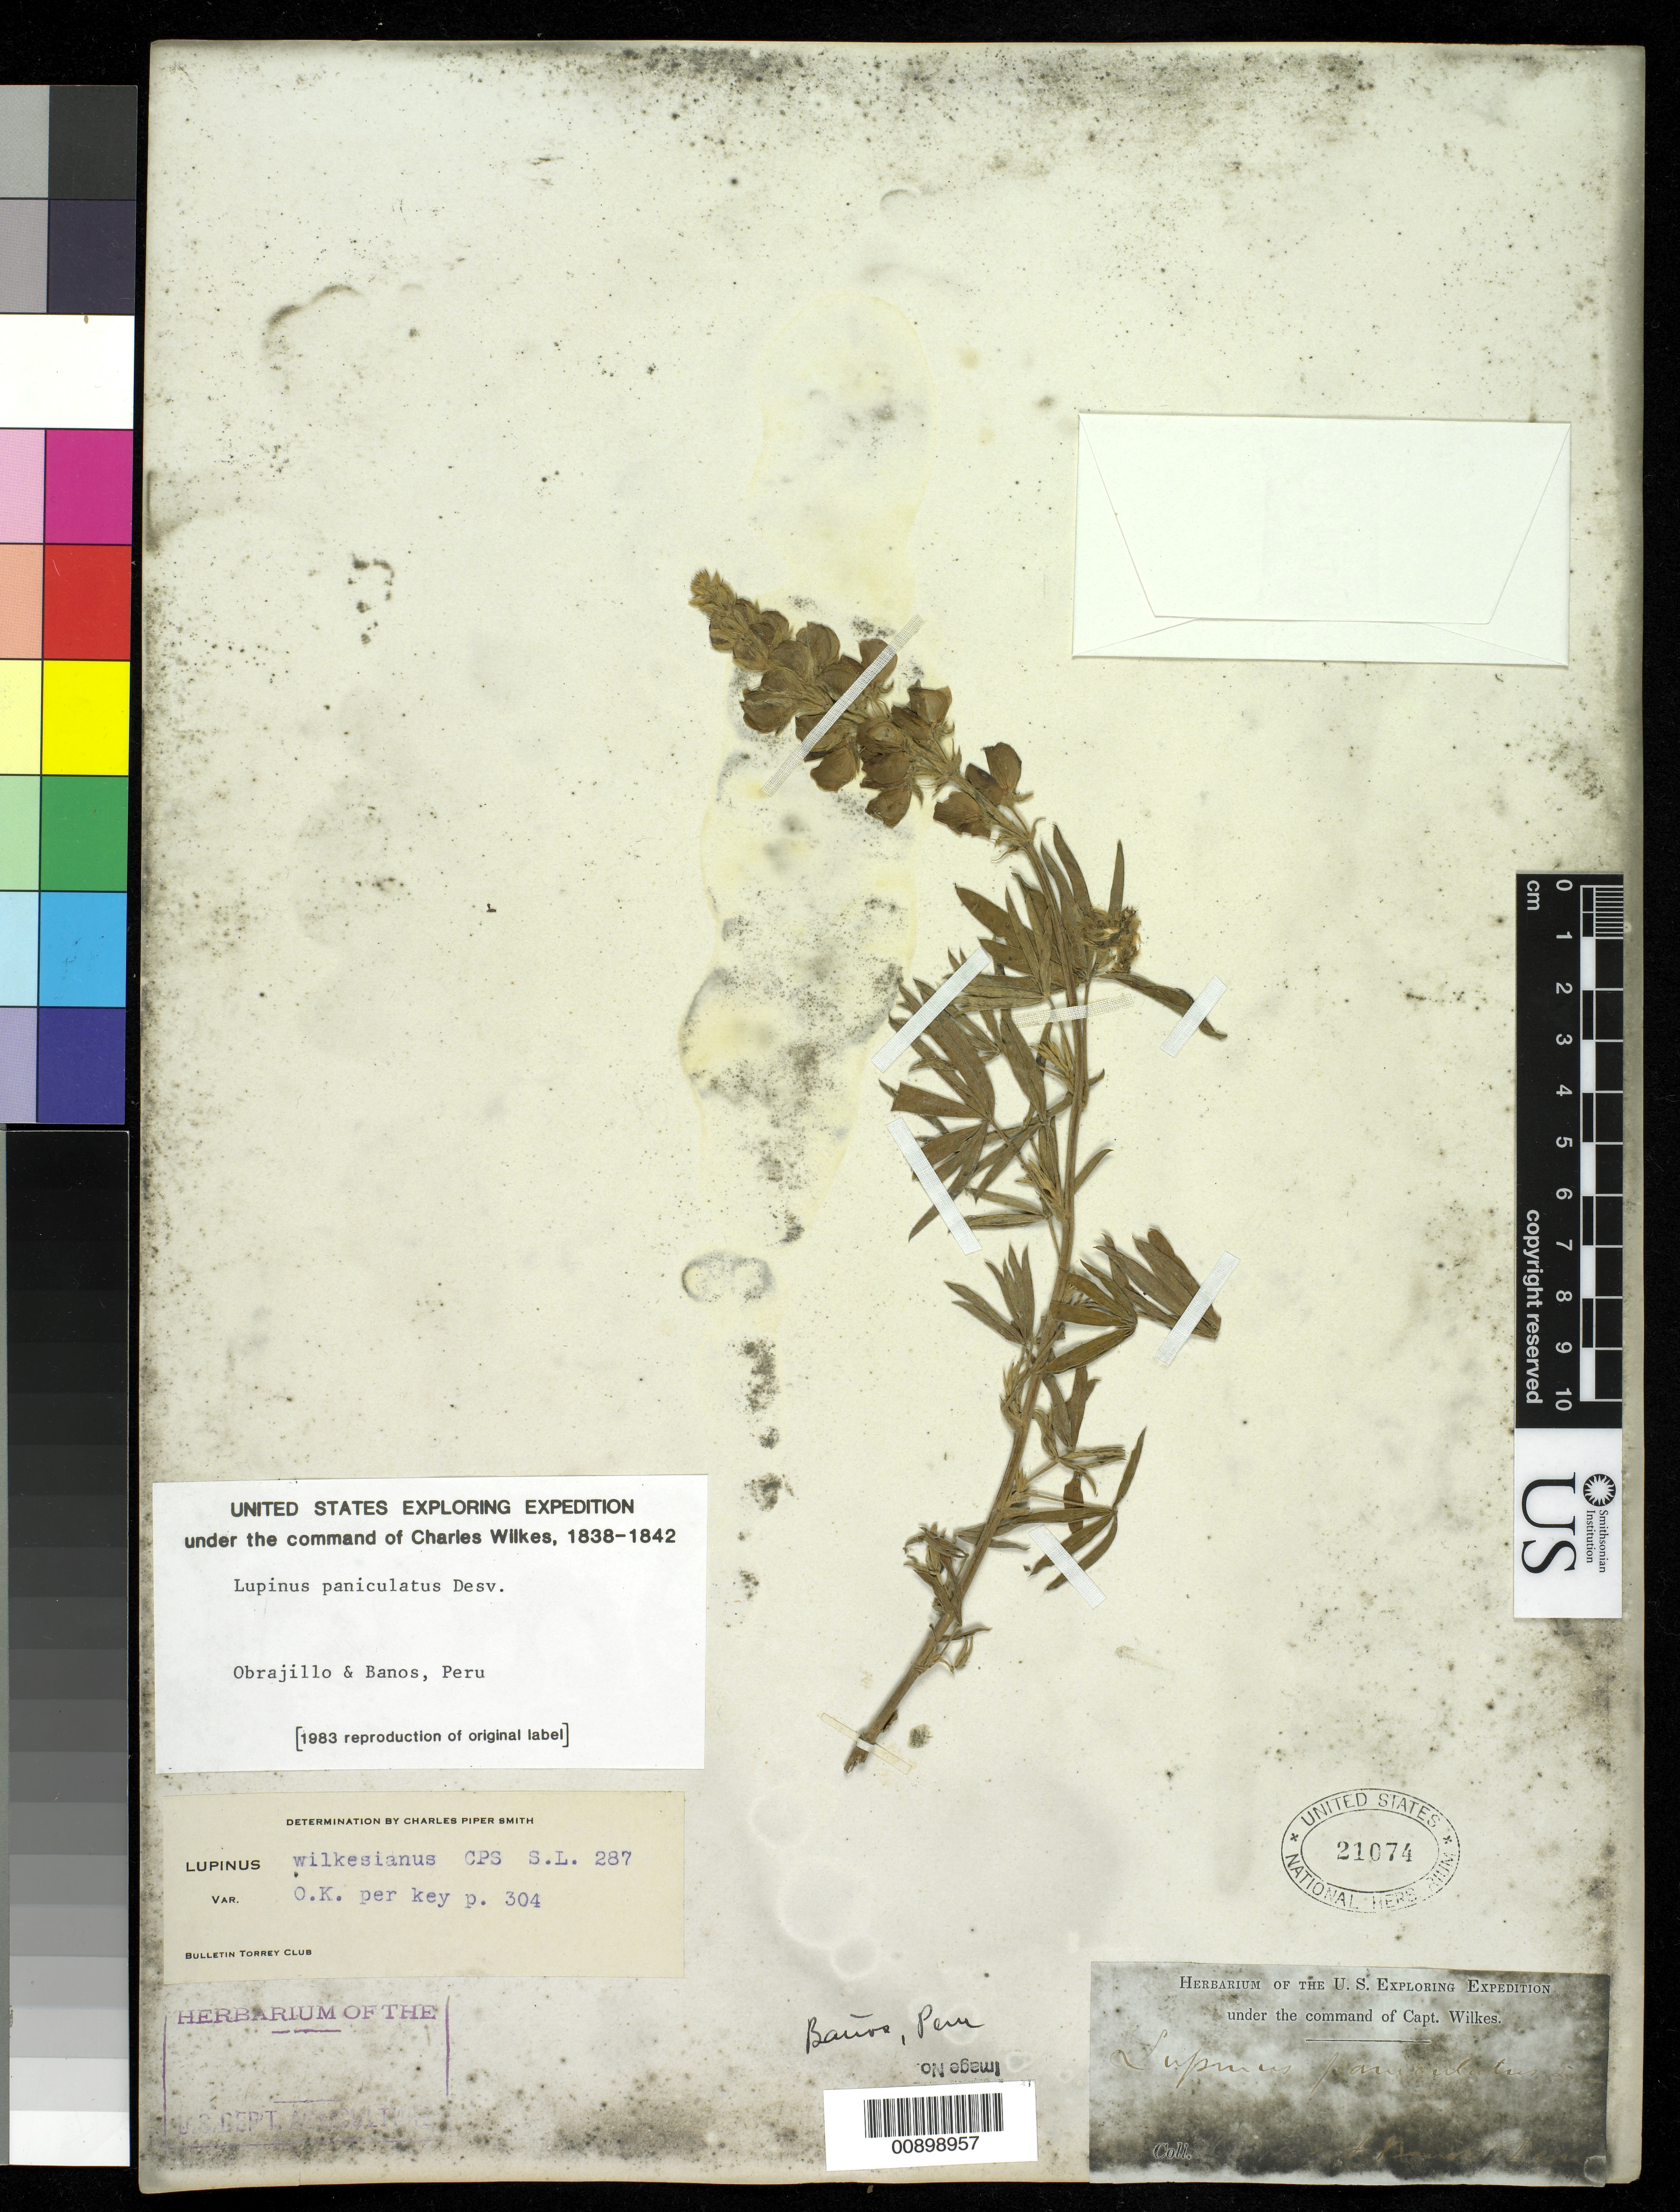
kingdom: Plantae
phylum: Tracheophyta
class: Magnoliopsida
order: Fabales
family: Fabaceae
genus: Lupinus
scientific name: Lupinus paniculatus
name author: Desr.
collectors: Wilkes Explor. Exped.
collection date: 1838/1842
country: Peru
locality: Obrajillo & Banos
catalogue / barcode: US 21074